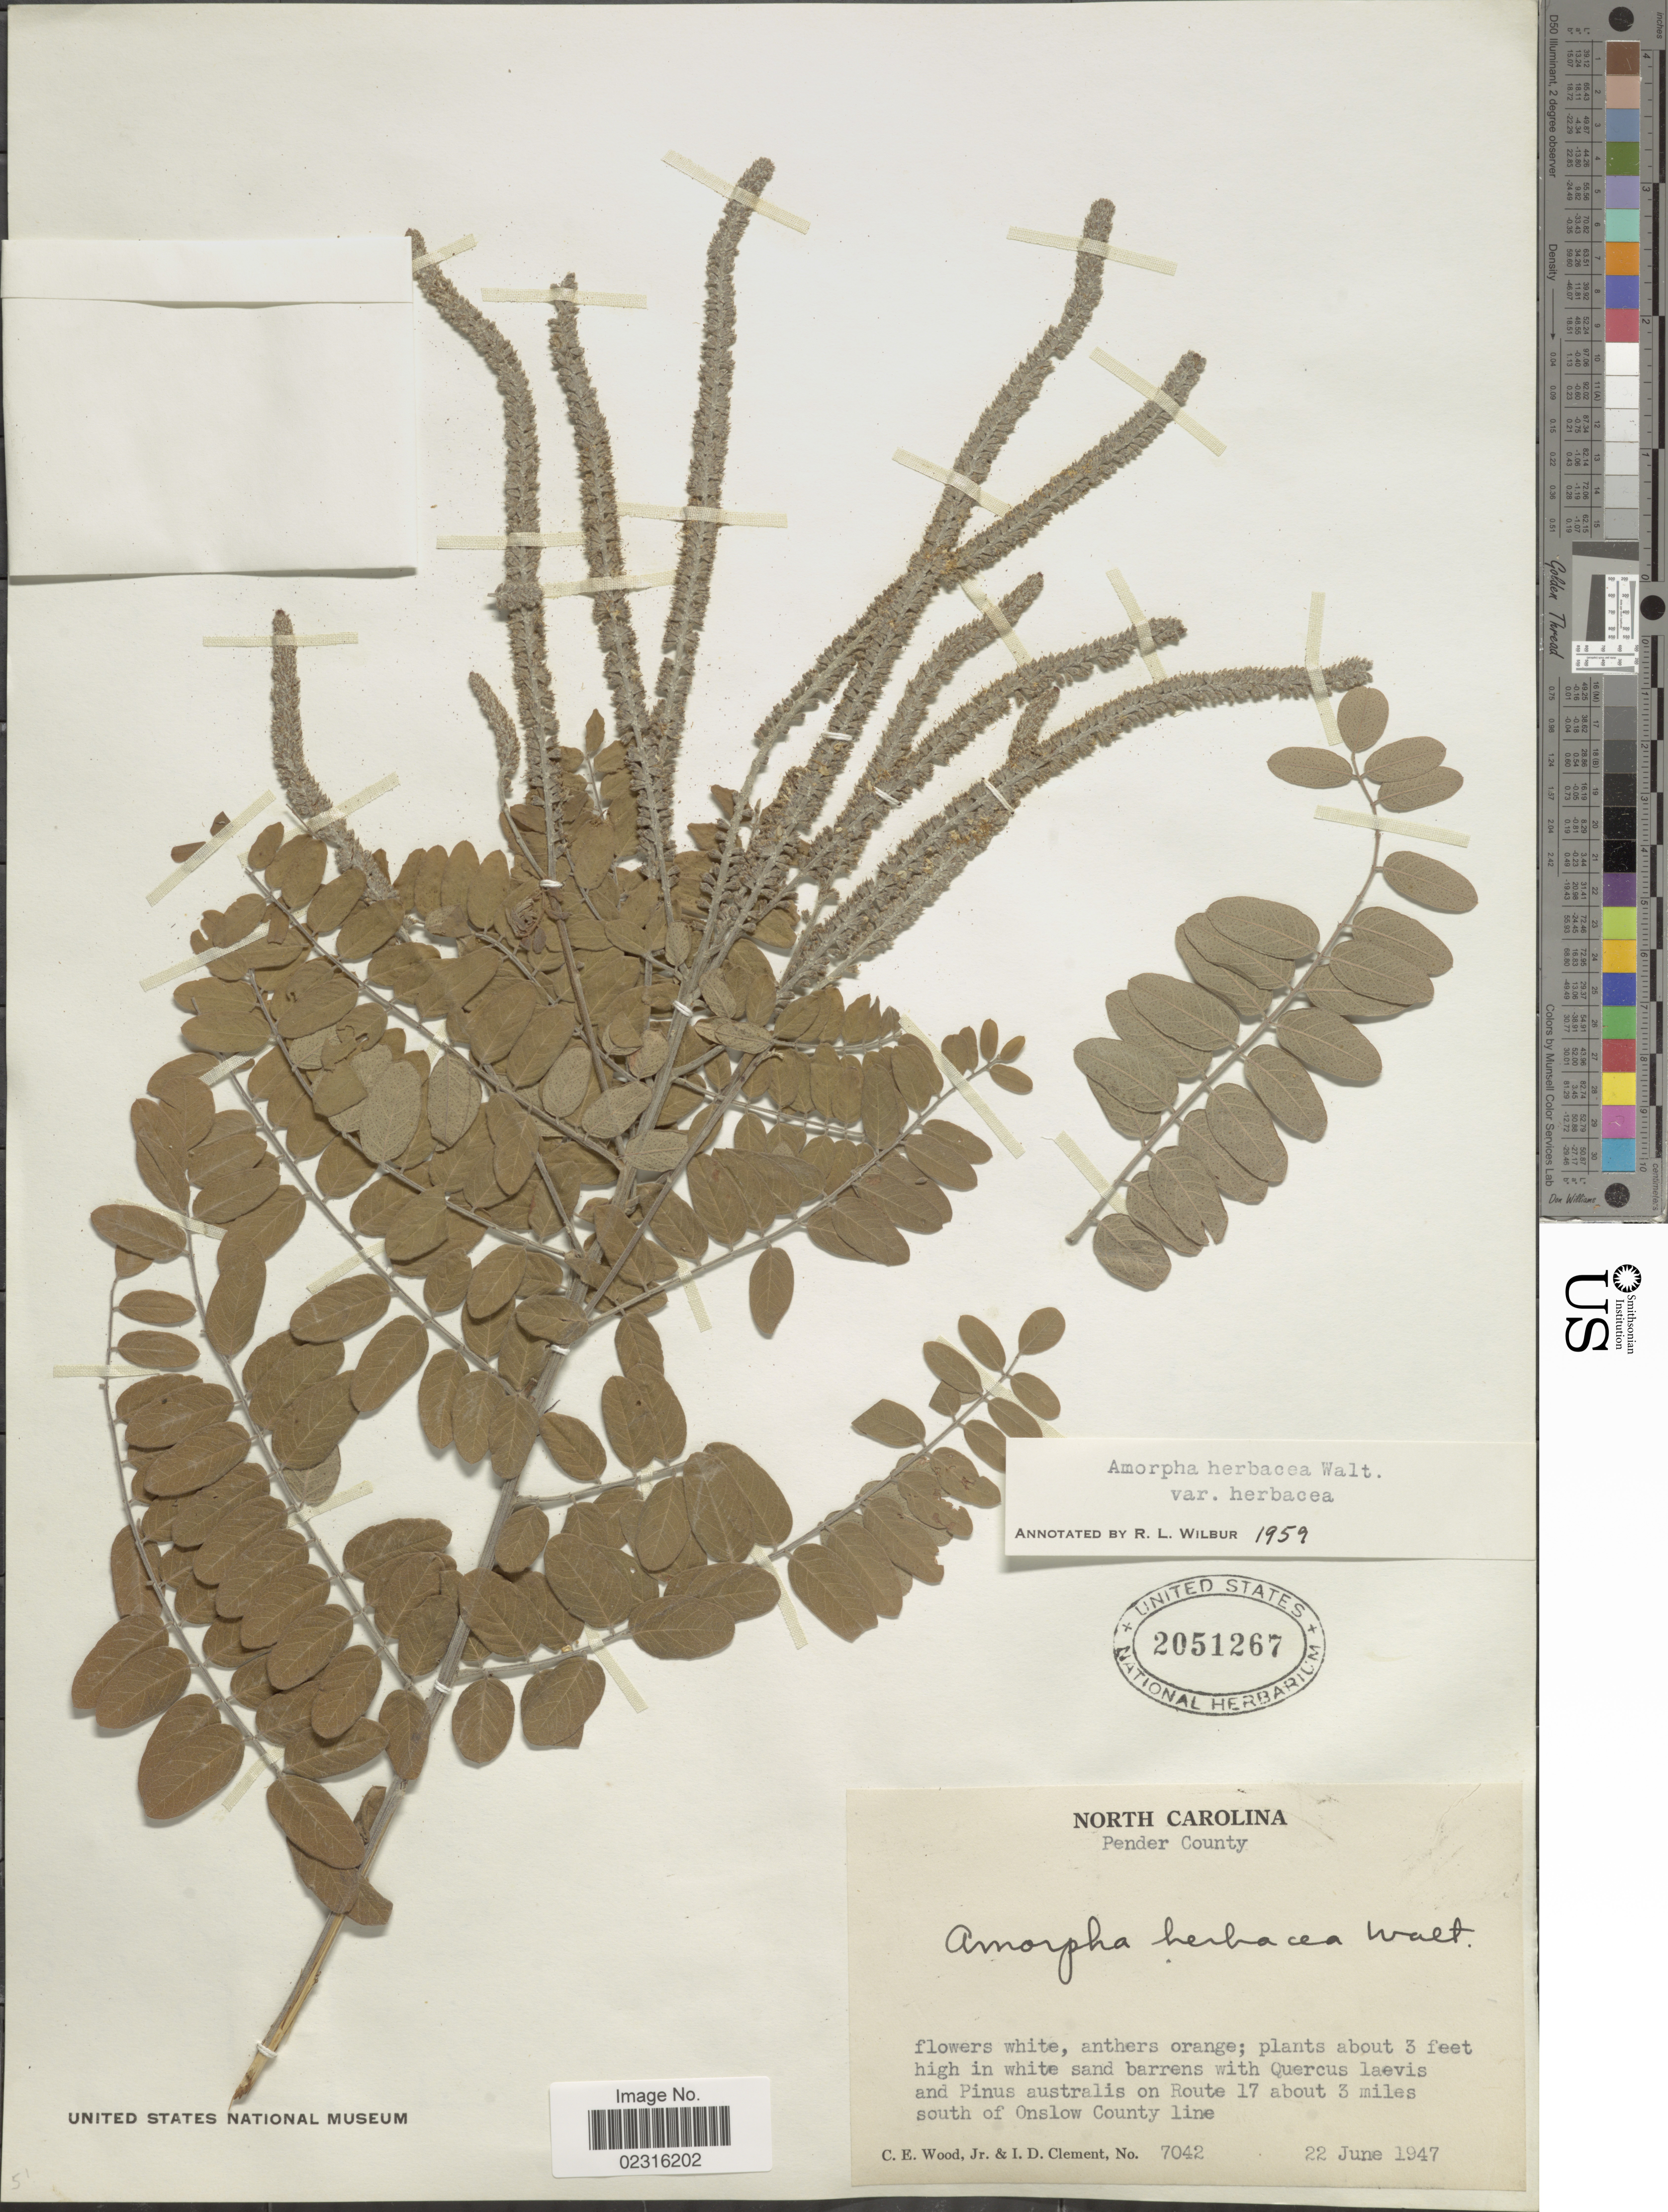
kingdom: Plantae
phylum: Tracheophyta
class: Magnoliopsida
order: Fabales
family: Fabaceae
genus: Amorpha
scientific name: Amorpha herbacea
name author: Schltdl.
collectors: C. Wood & I. Clement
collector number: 7042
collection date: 1947-06-22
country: United States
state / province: North Carolina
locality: Pender County, on Route 17 about 5 miles south of Onslow County line.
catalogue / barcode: US 2051267